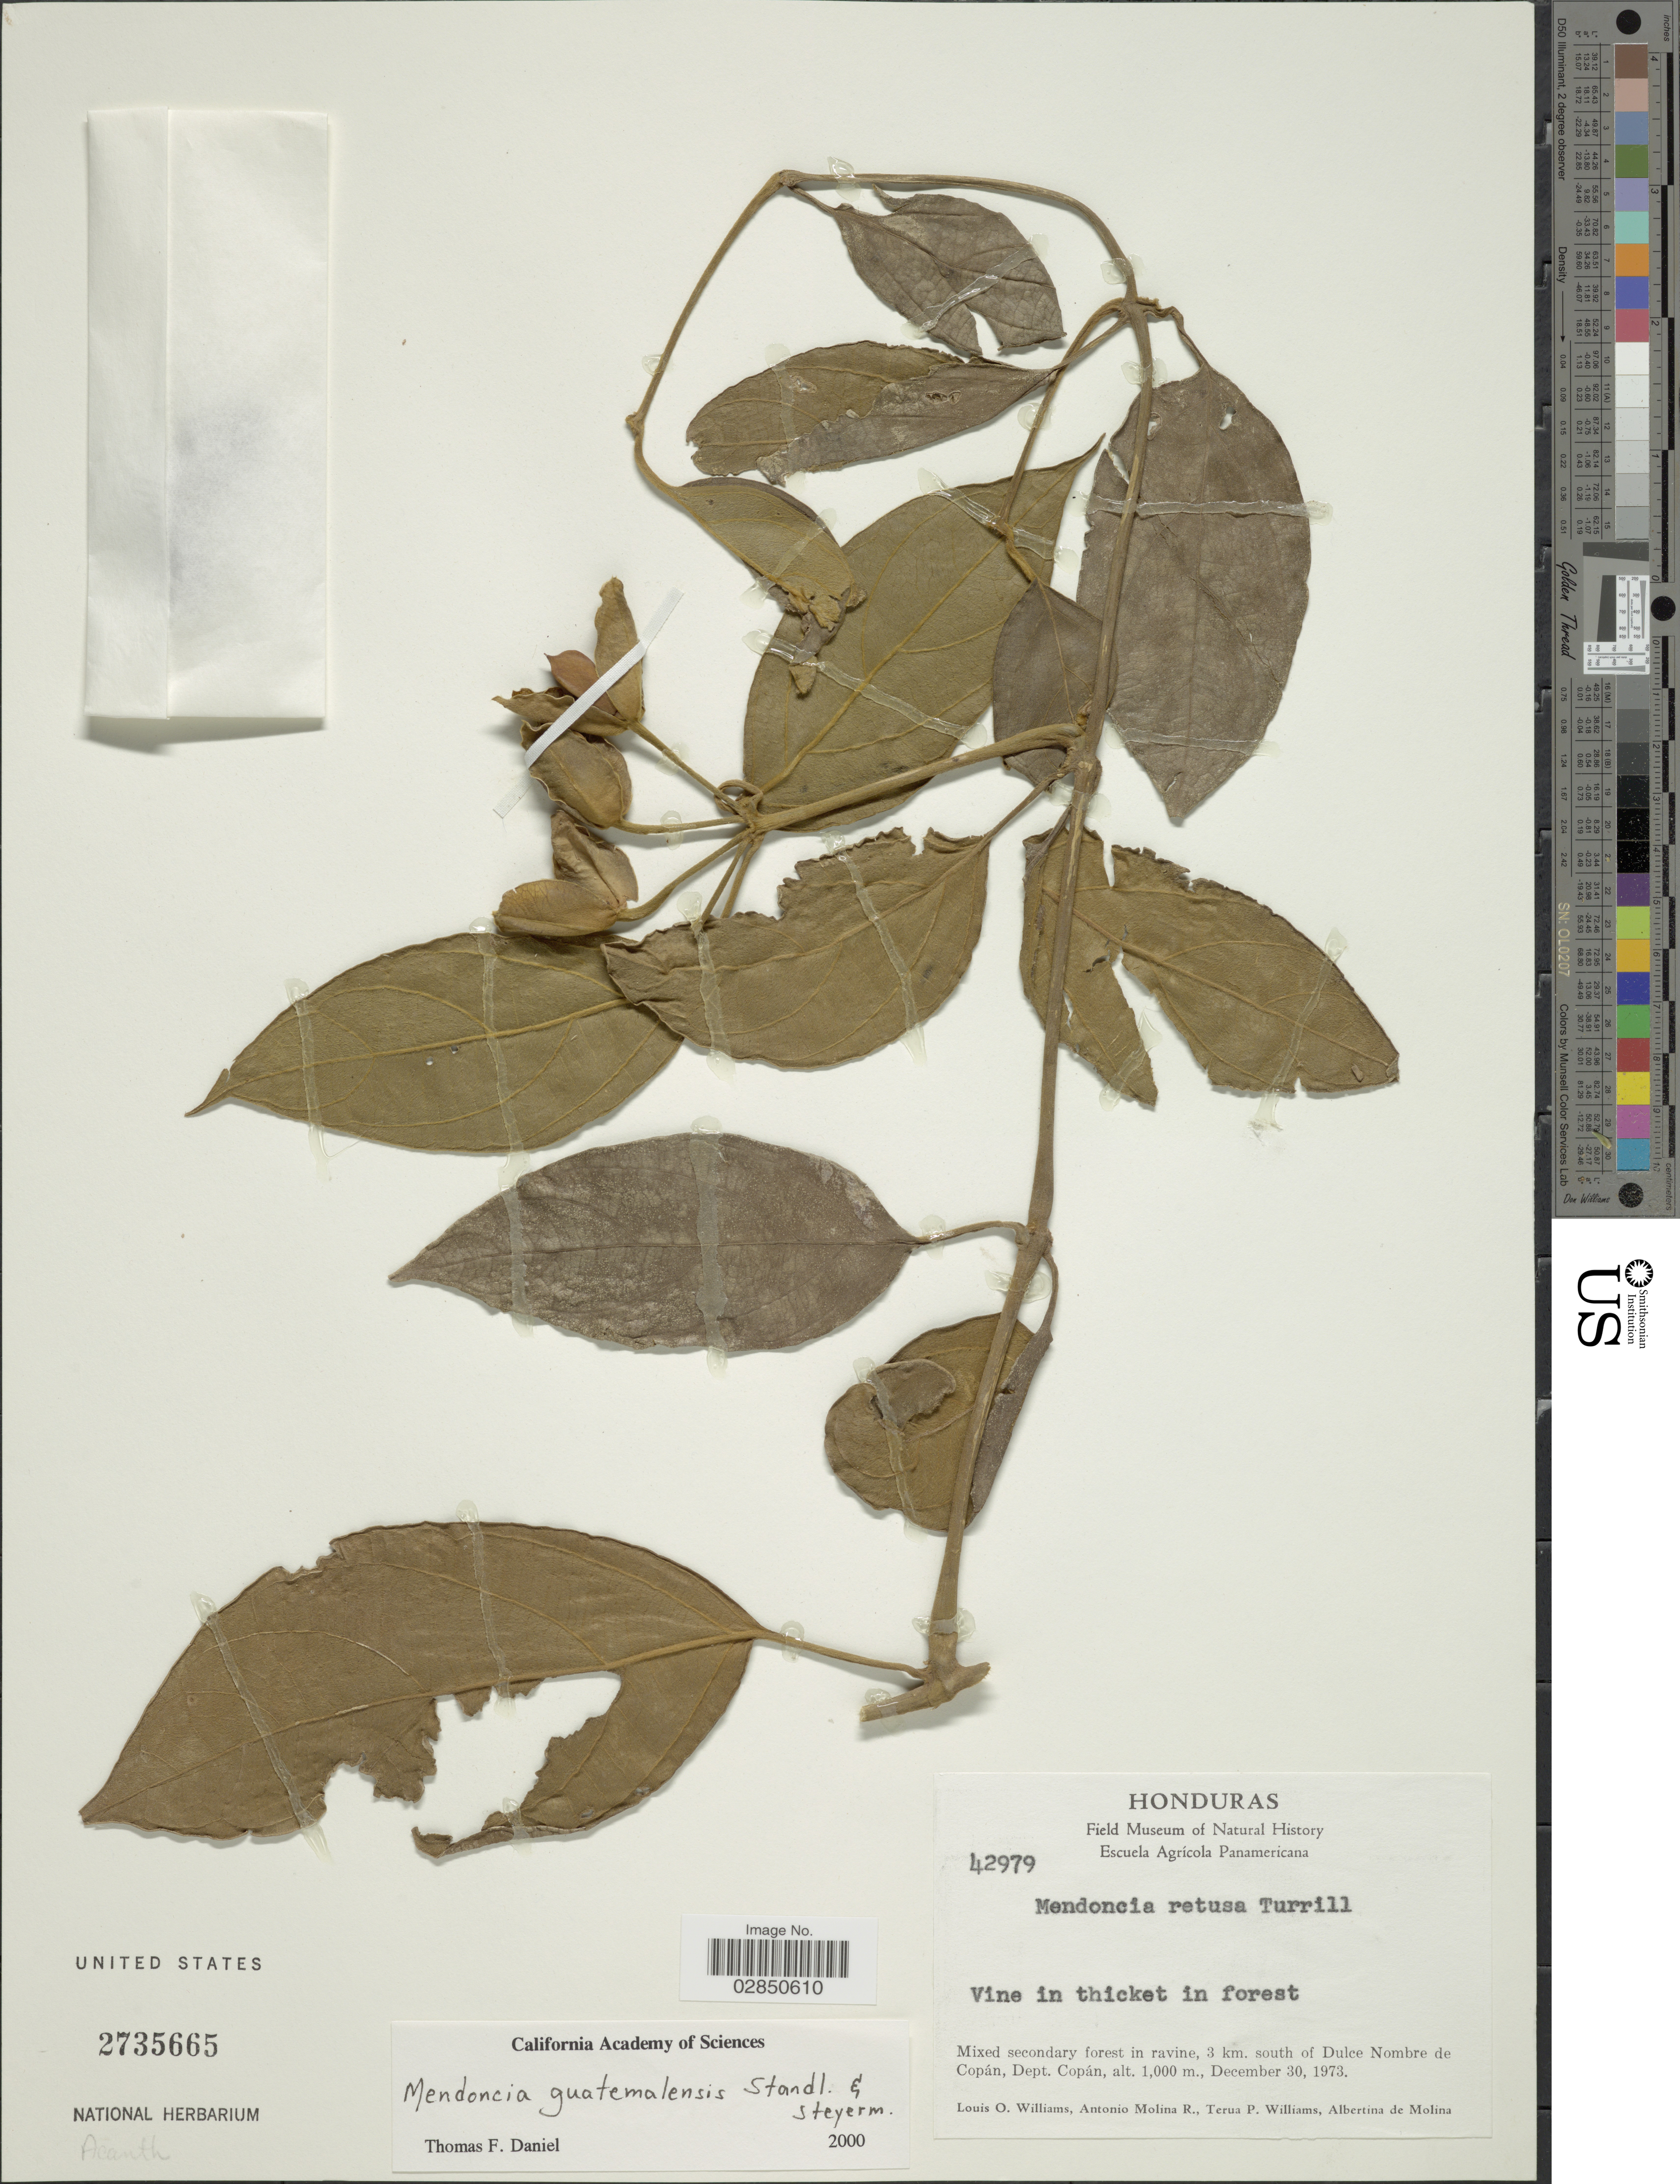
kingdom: Plantae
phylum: Tracheophyta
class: Magnoliopsida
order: Lamiales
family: Acanthaceae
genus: Mendoncia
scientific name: Mendoncia guatemalensis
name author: Standl. & Steyerm.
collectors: L. O. Williams, A. Molina R., T. Williams & A. R. Molina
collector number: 42979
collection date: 1973-12-30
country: Honduras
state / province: Copán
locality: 3 km. south of Dulce Nombre de Copán, Dept. Copán.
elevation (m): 1000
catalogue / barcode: US 2735665